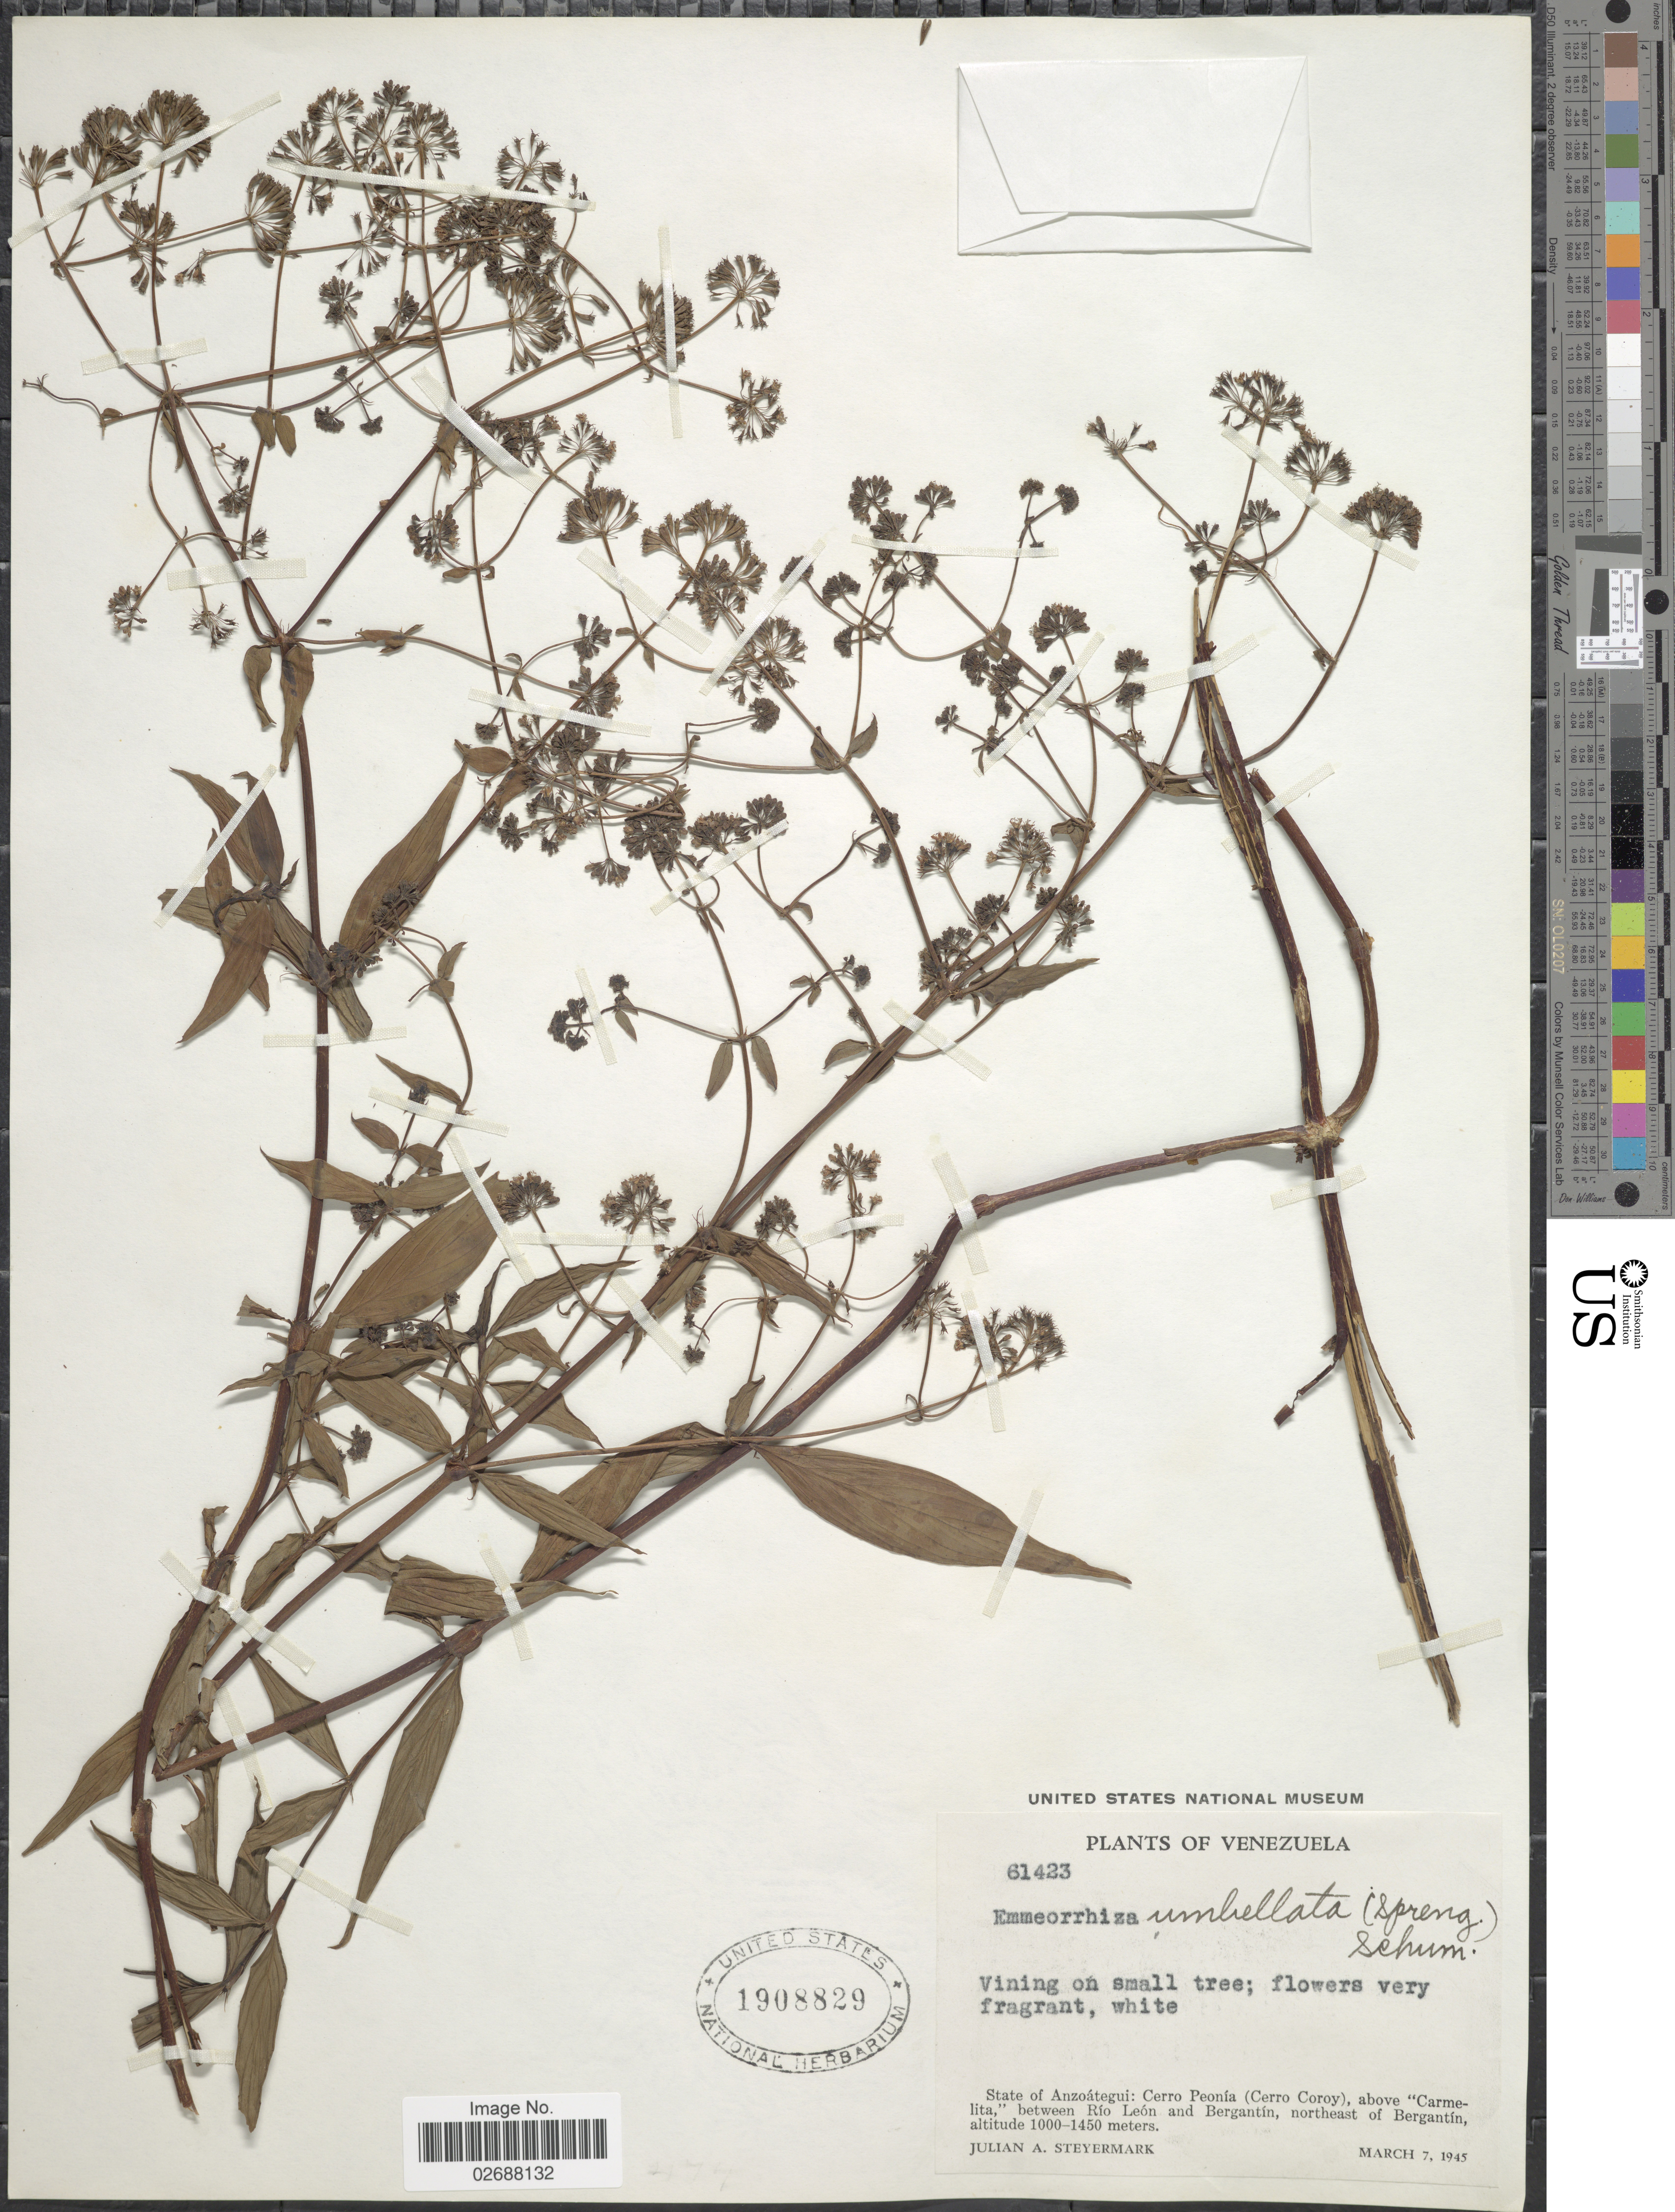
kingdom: Plantae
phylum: Tracheophyta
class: Magnoliopsida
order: Gentianales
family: Rubiaceae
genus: Emmeorhiza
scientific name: Emmeorhiza umbellata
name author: (Spreng.) K. Schum.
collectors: J. Steyermark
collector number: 61423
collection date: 1945-03-07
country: Venezuela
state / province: Anzoategui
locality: Cerro Peonia (Cerro Coroy) above "Carmelita" between Rio Leon and Bergantin, northeast of Bergantin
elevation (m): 1000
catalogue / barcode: US 1908829